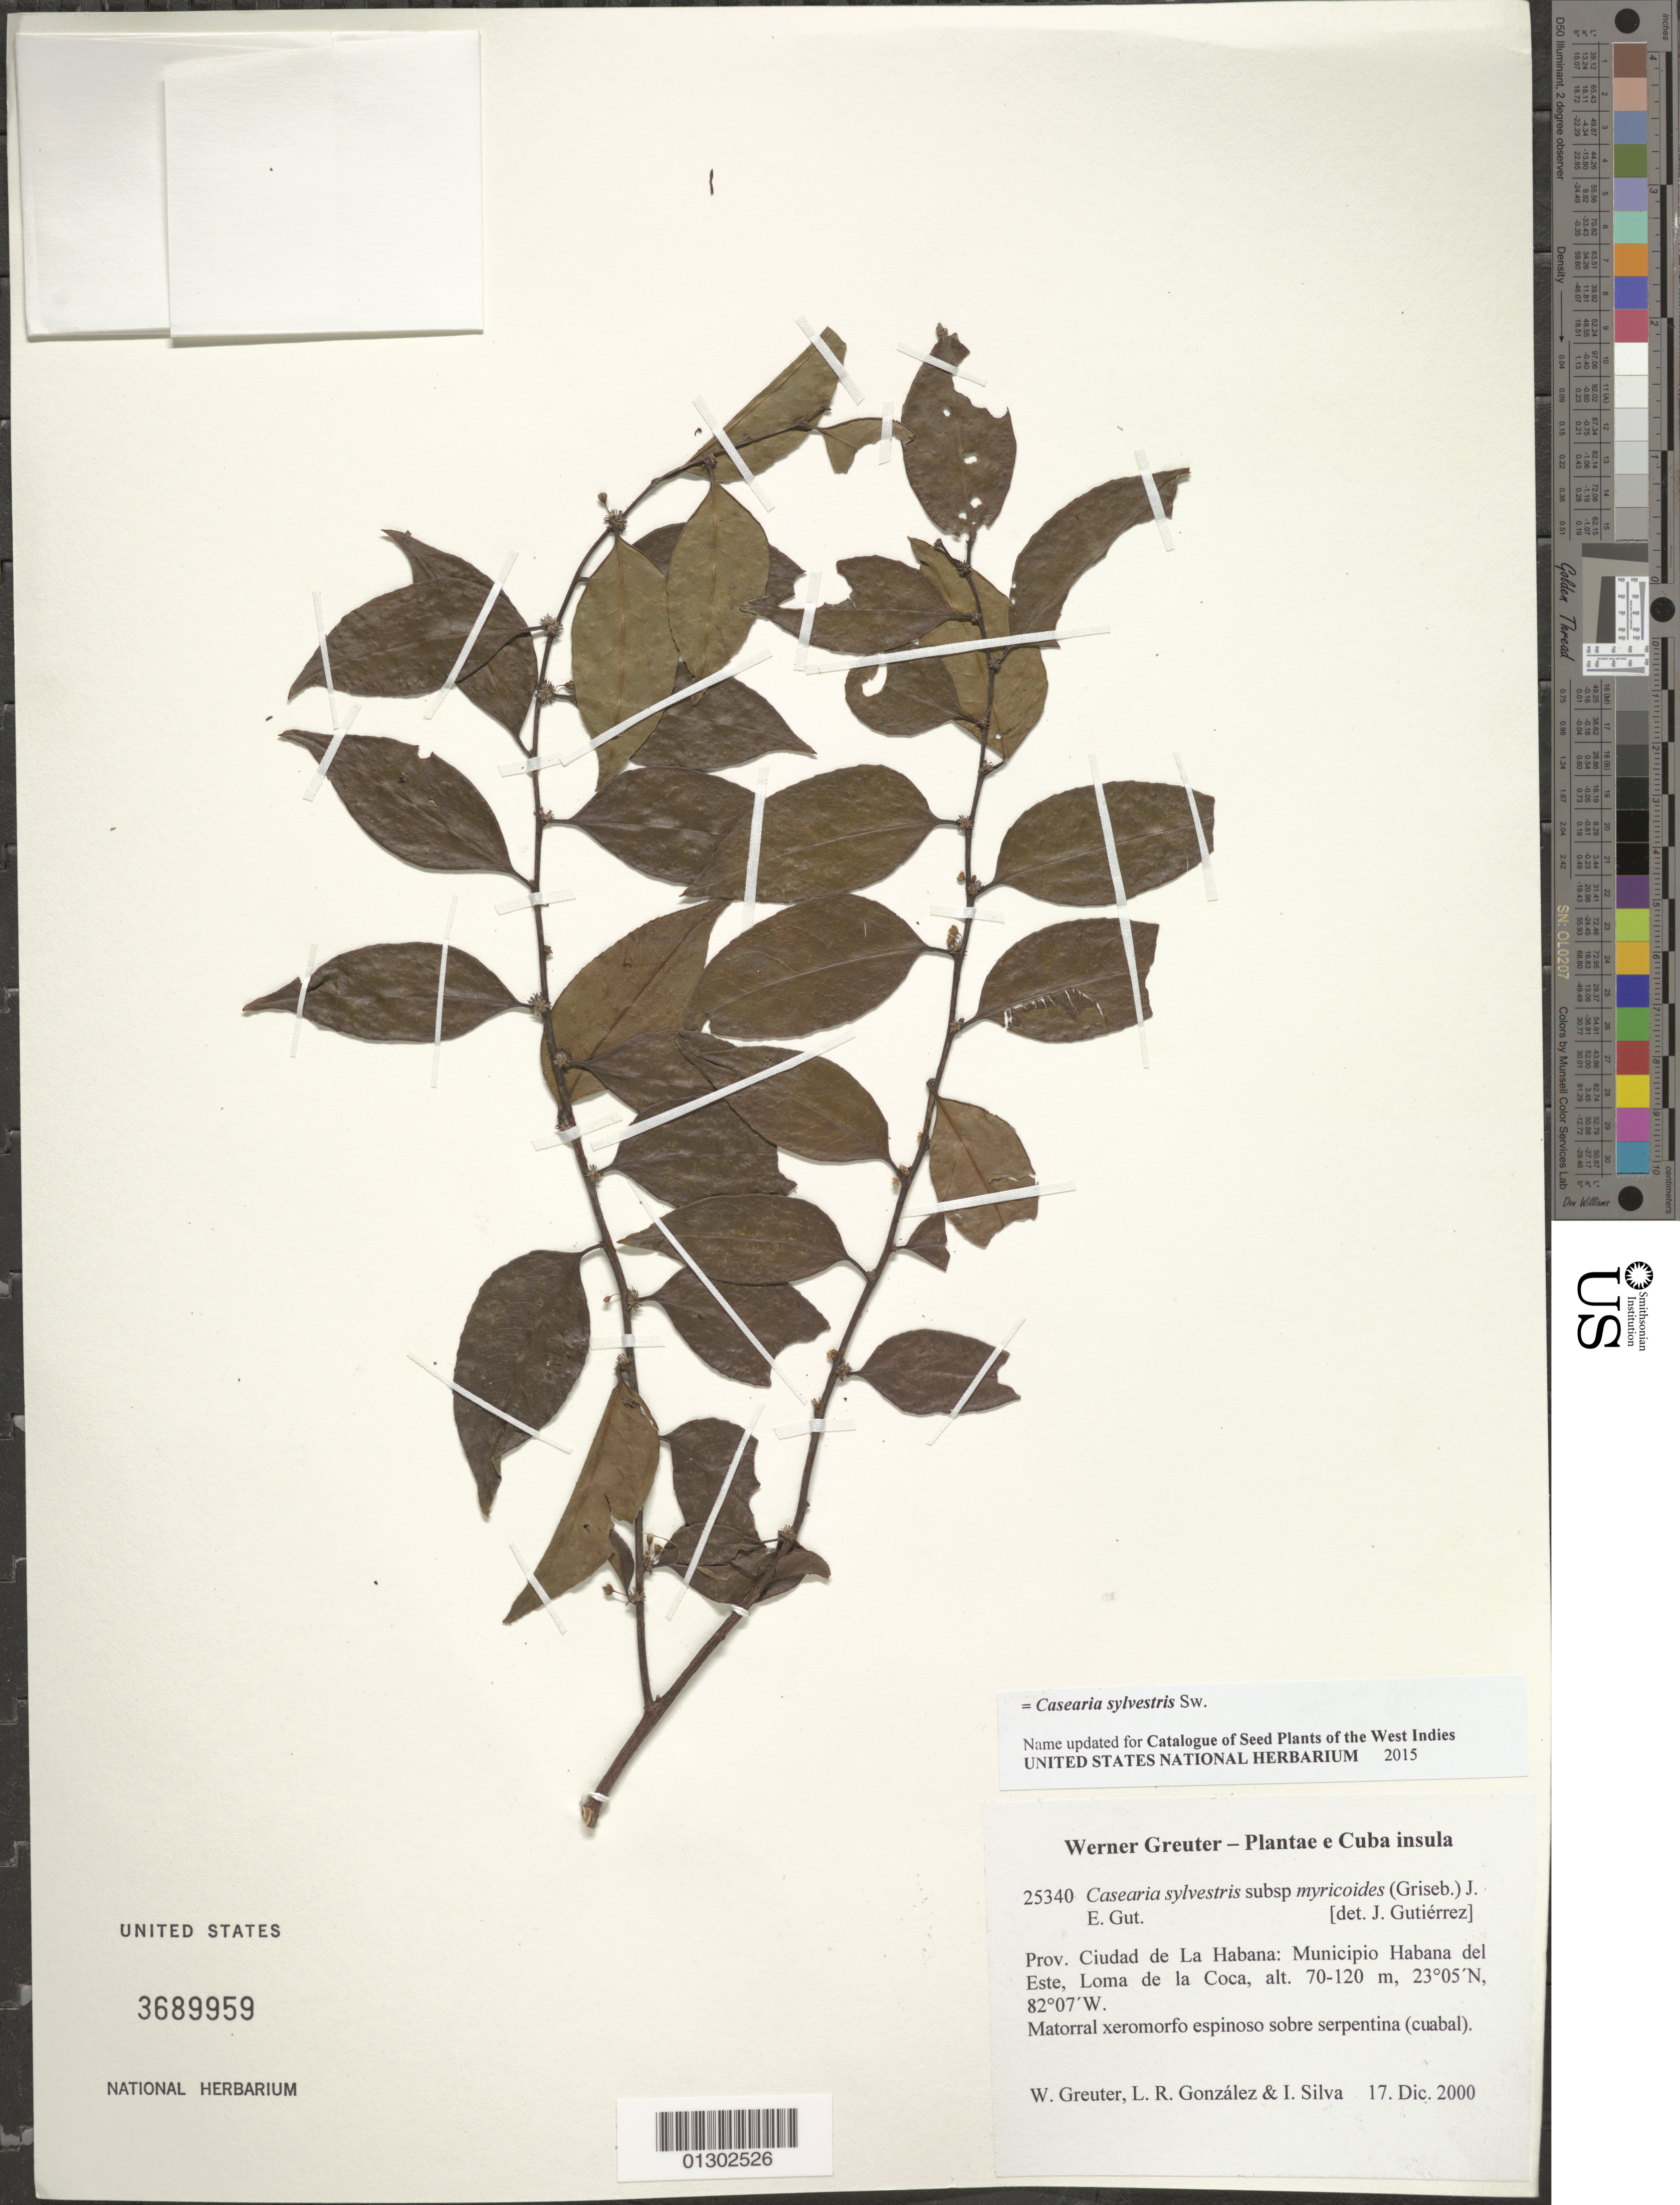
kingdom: Plantae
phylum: Tracheophyta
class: Magnoliopsida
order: Malpighiales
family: Salicaceae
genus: Casearia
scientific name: Casearia sylvestris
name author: Sw.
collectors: W. R. Greuter, L. Gonzalez & I. Silva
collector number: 25340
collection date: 2000-12-17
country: Cuba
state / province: La Habana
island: Cuba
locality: Municipio Habana del Este, Loma de la Coca.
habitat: Matorral xeromorfo espinoso sobre serpentina (Cuabal).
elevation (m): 70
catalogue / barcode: US 3689959